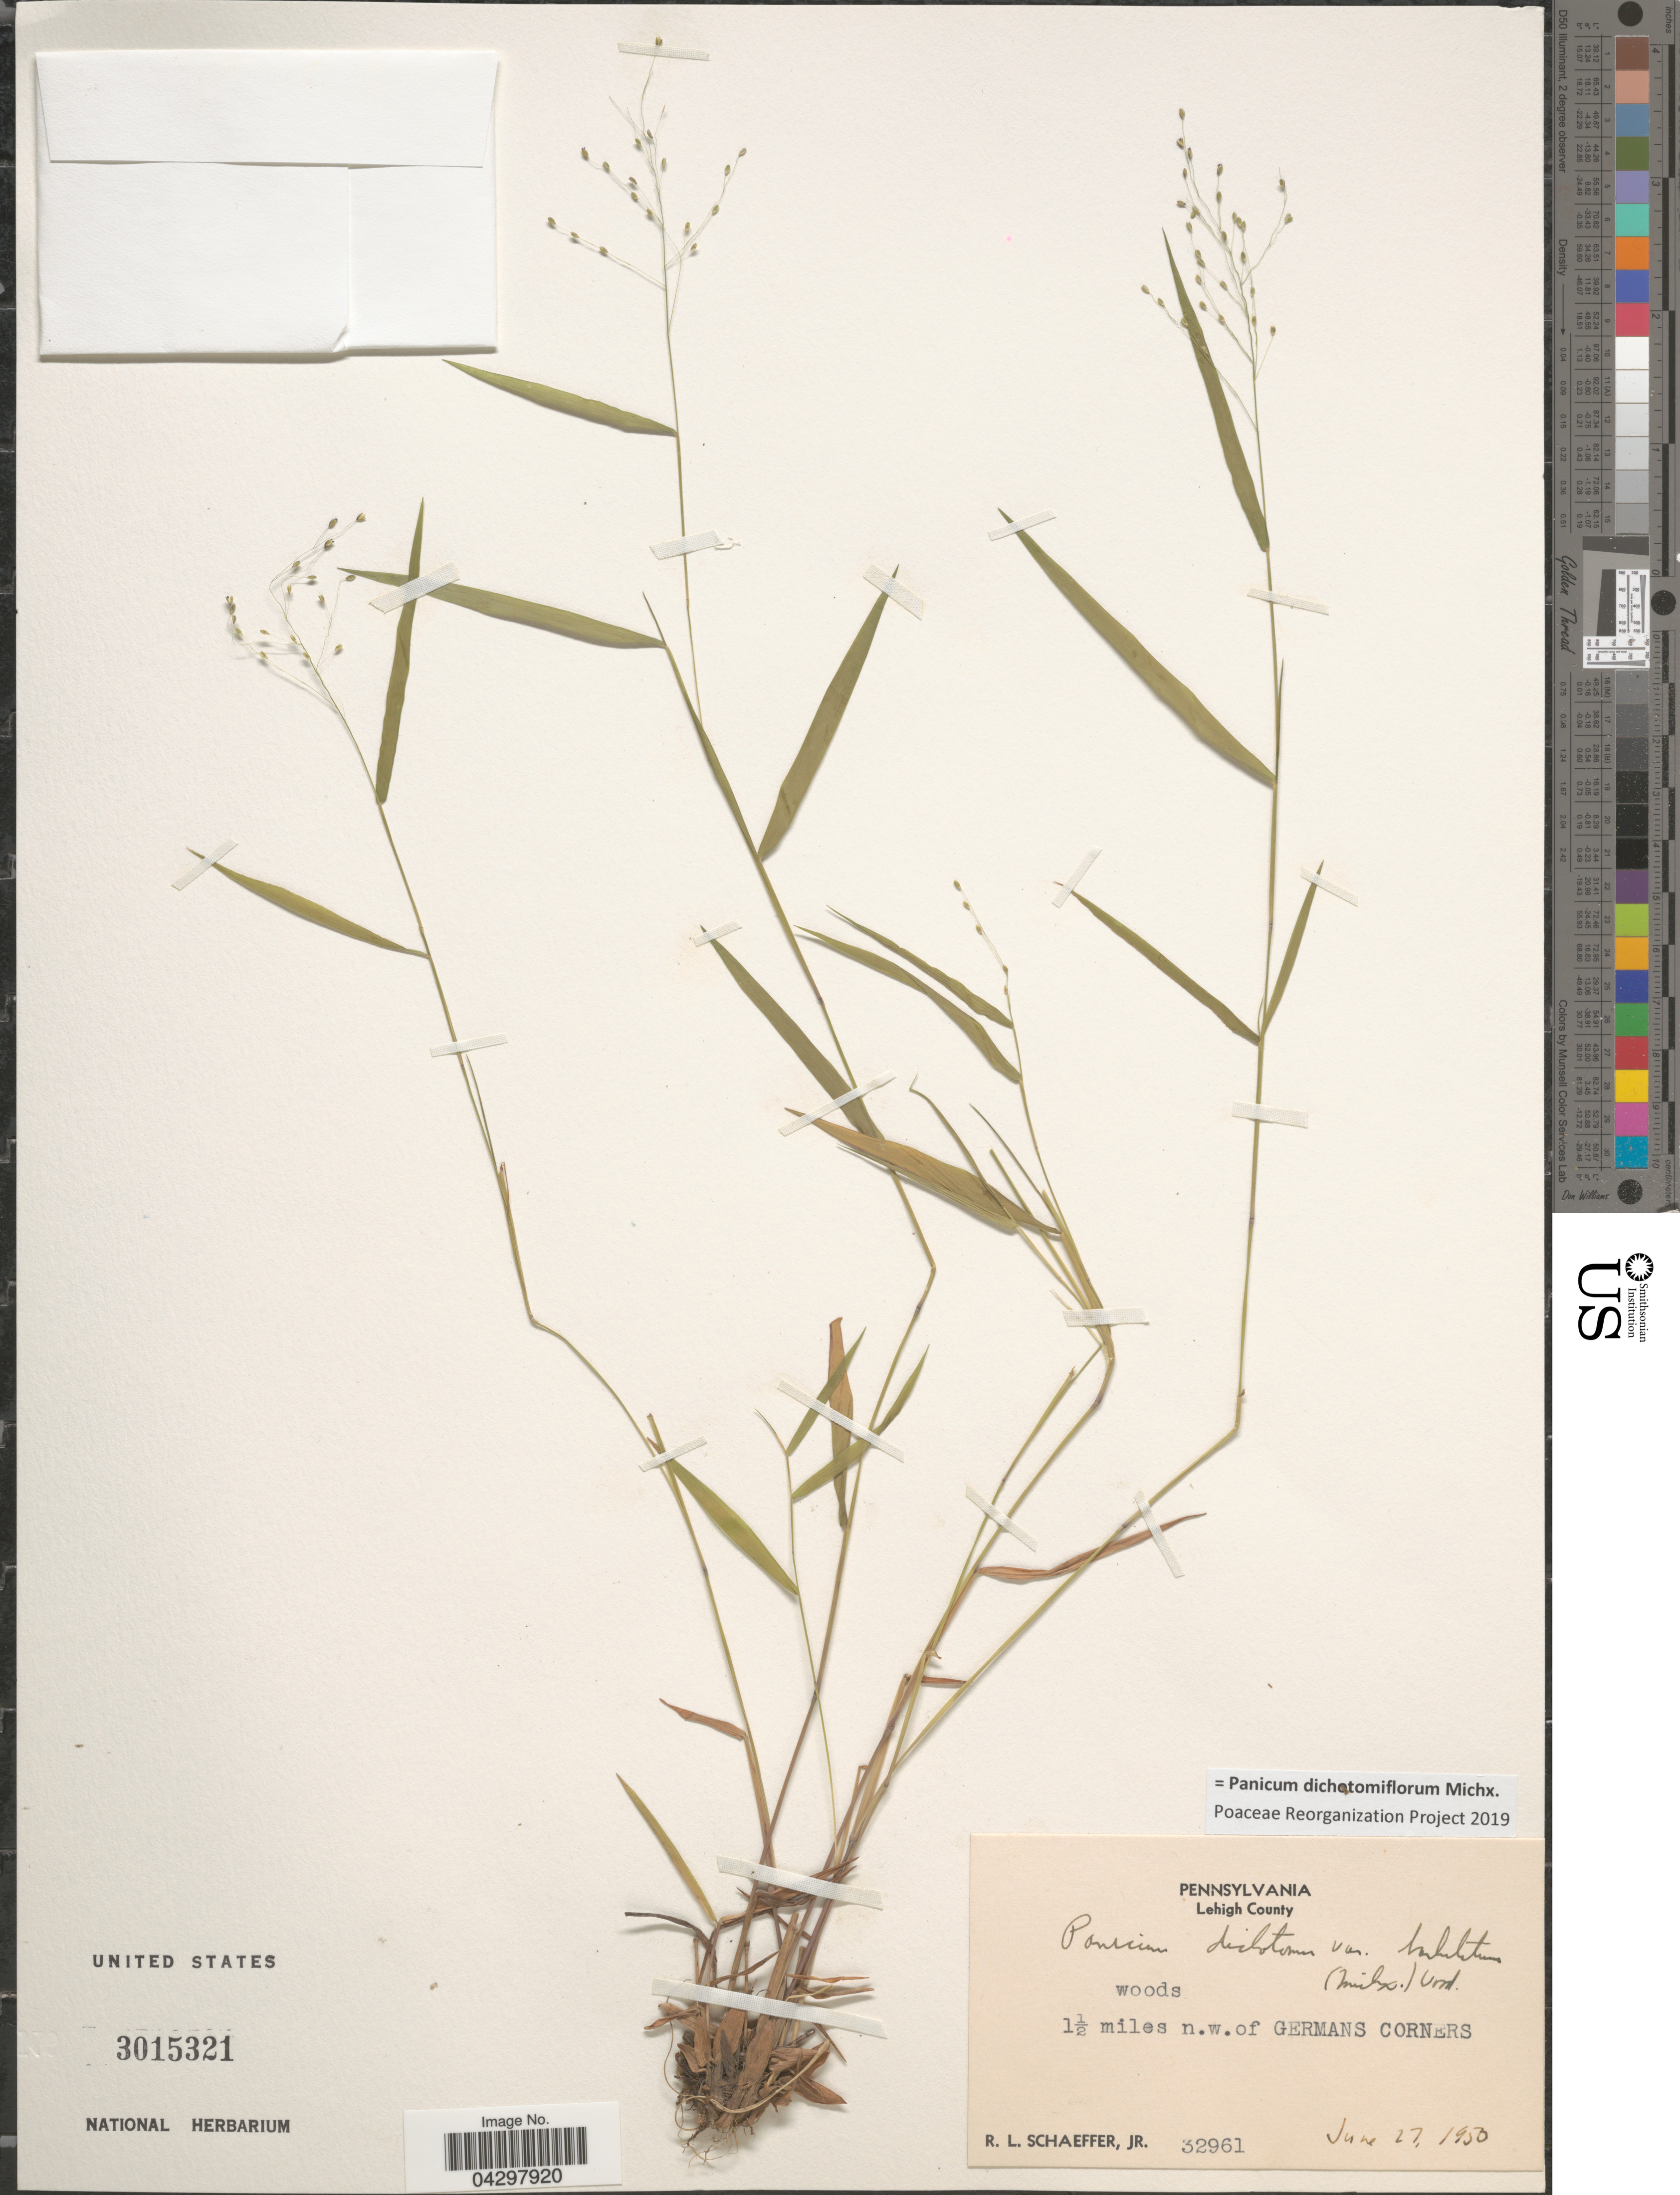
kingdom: Plantae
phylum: Tracheophyta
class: Liliopsida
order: Poales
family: Poaceae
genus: Panicum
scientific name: Panicum dichotomiflorum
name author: Michx.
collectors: R. L. Schaeffer Jr.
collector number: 32961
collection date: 1950-06-27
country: United States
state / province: Pennsylvania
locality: Lehigh County. 1½ miles n.w.of Germans Corners.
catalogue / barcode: US 3015321